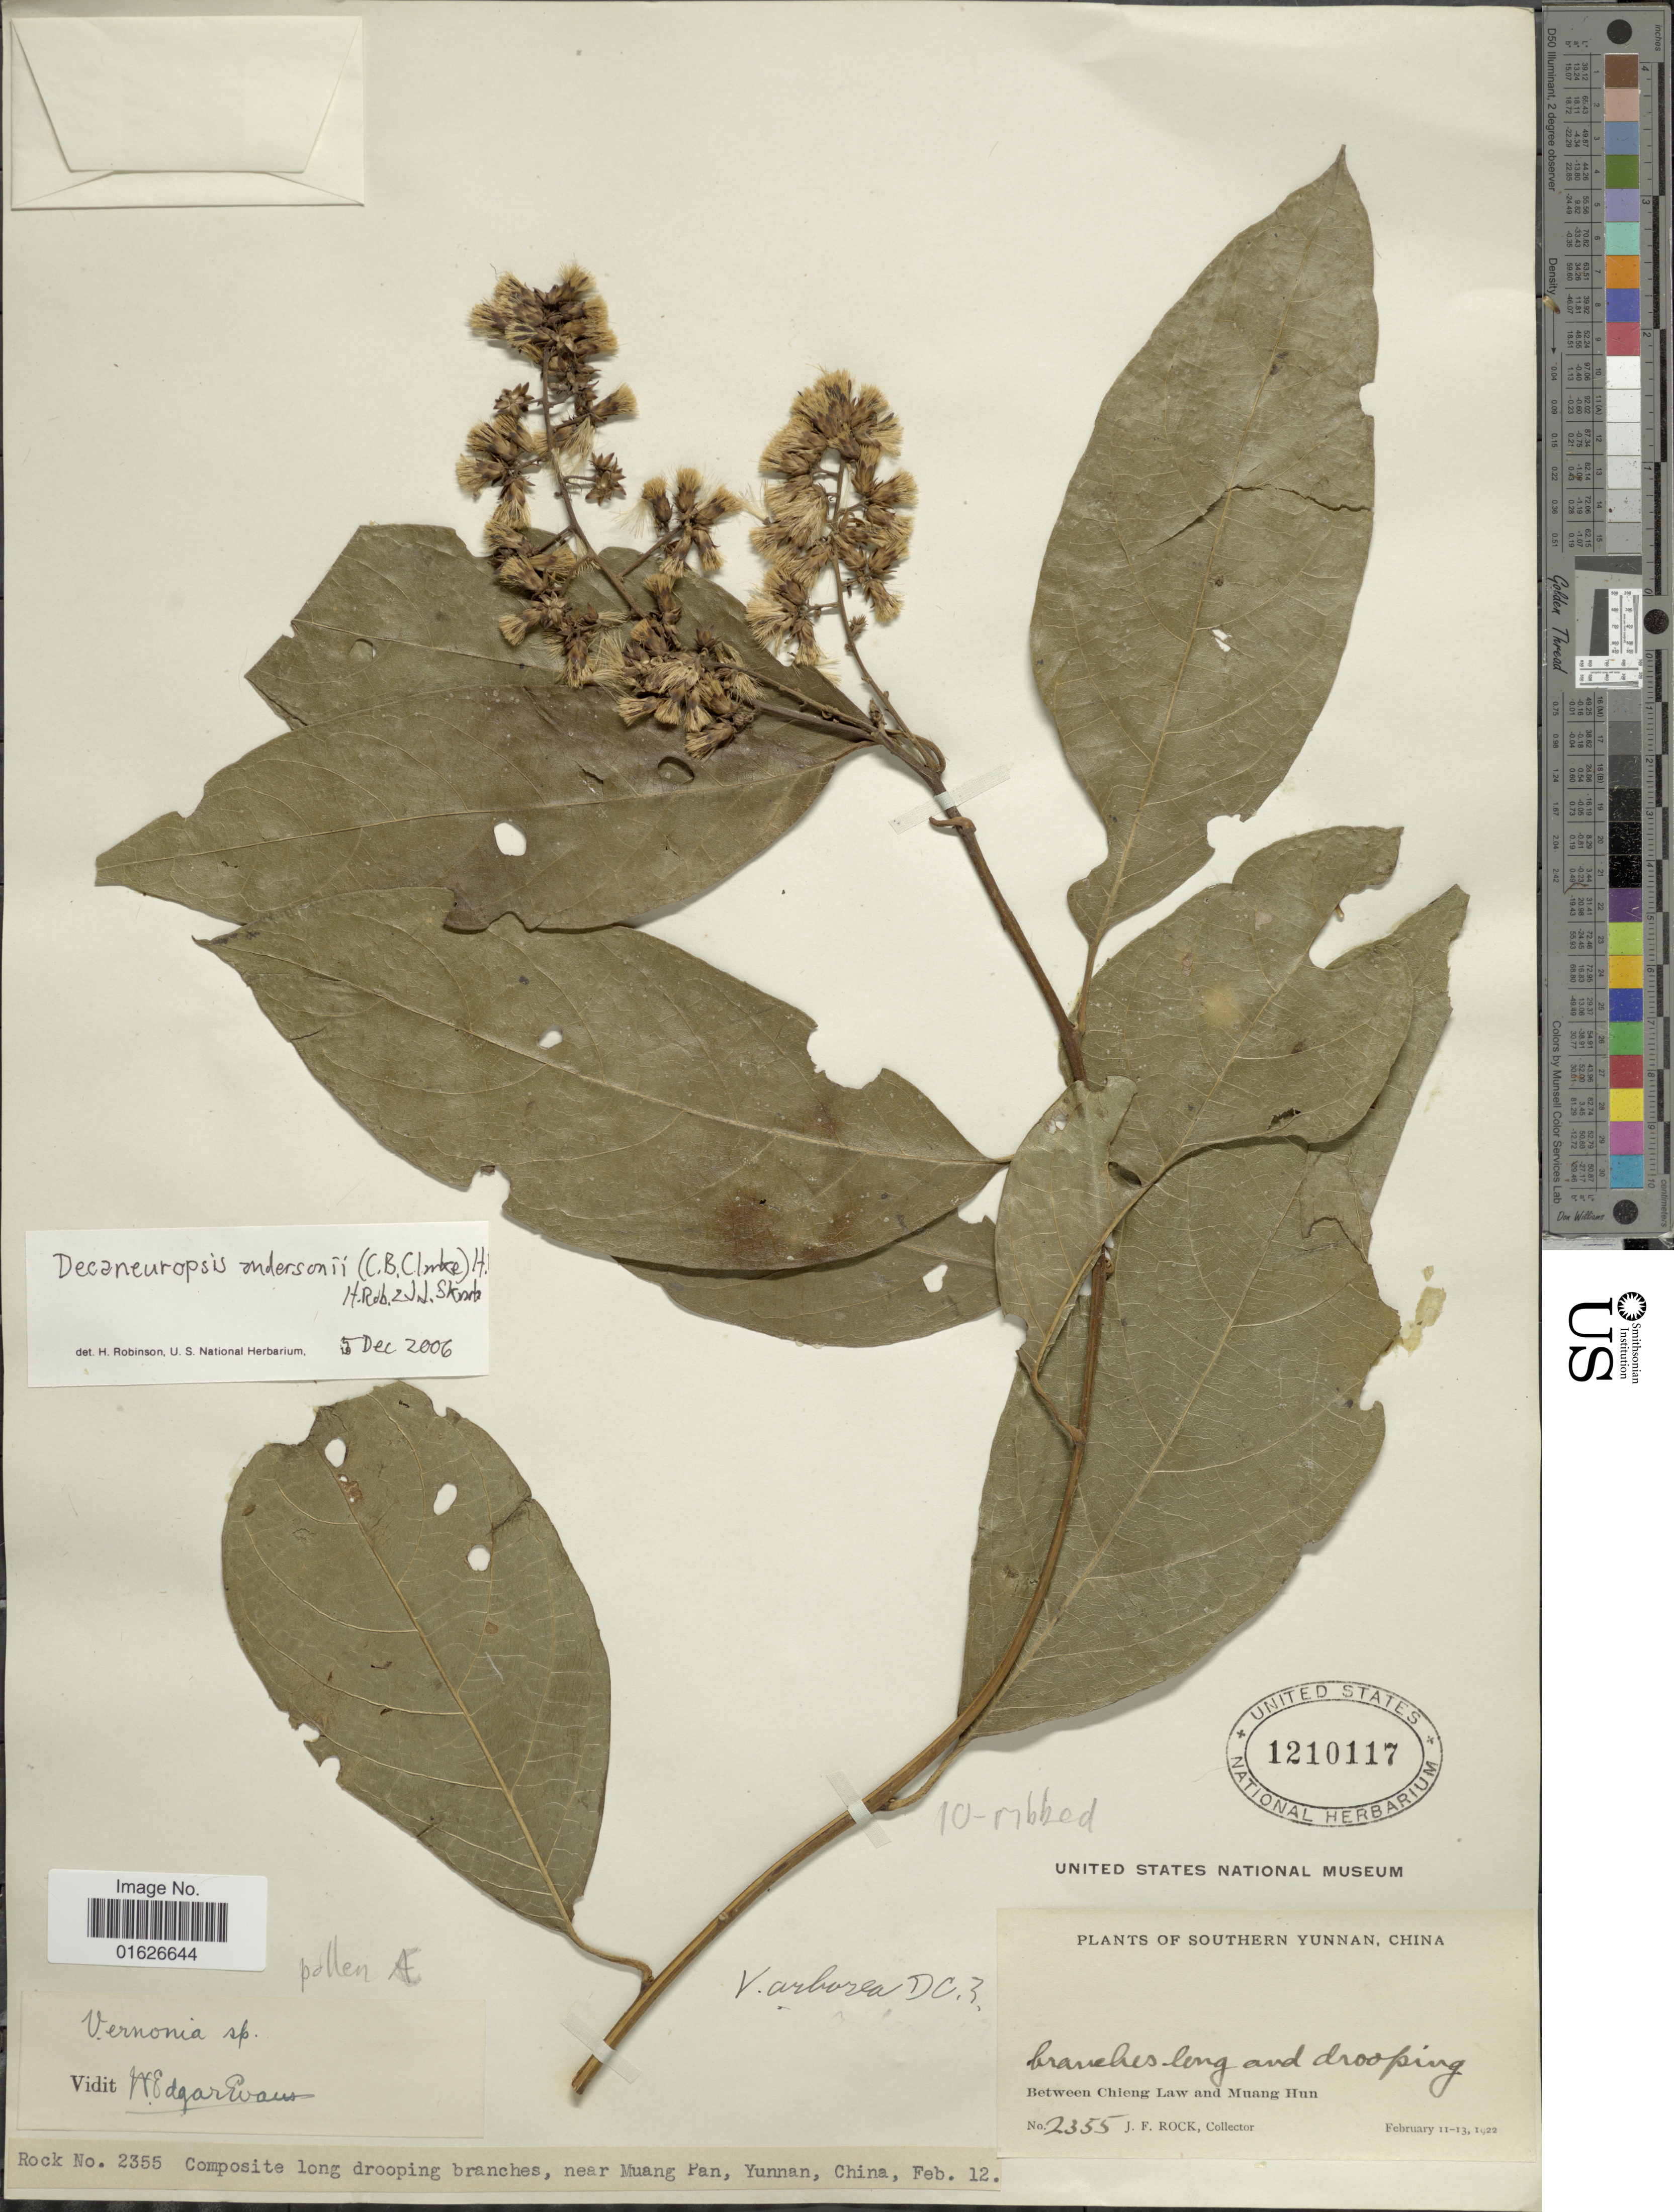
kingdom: Plantae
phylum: Tracheophyta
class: Magnoliopsida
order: Asterales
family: Asteraceae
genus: Decaneuropsis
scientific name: Decaneuropsis andersonii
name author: (C.B. Clarke) H. Rob. & Skvarla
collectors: J. Rock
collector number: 2335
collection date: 1922-02-11/1922-02-13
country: China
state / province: Yunnan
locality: Southern Yunnan,China, Between Chieng Law and Muang Hun.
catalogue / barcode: US 1210117